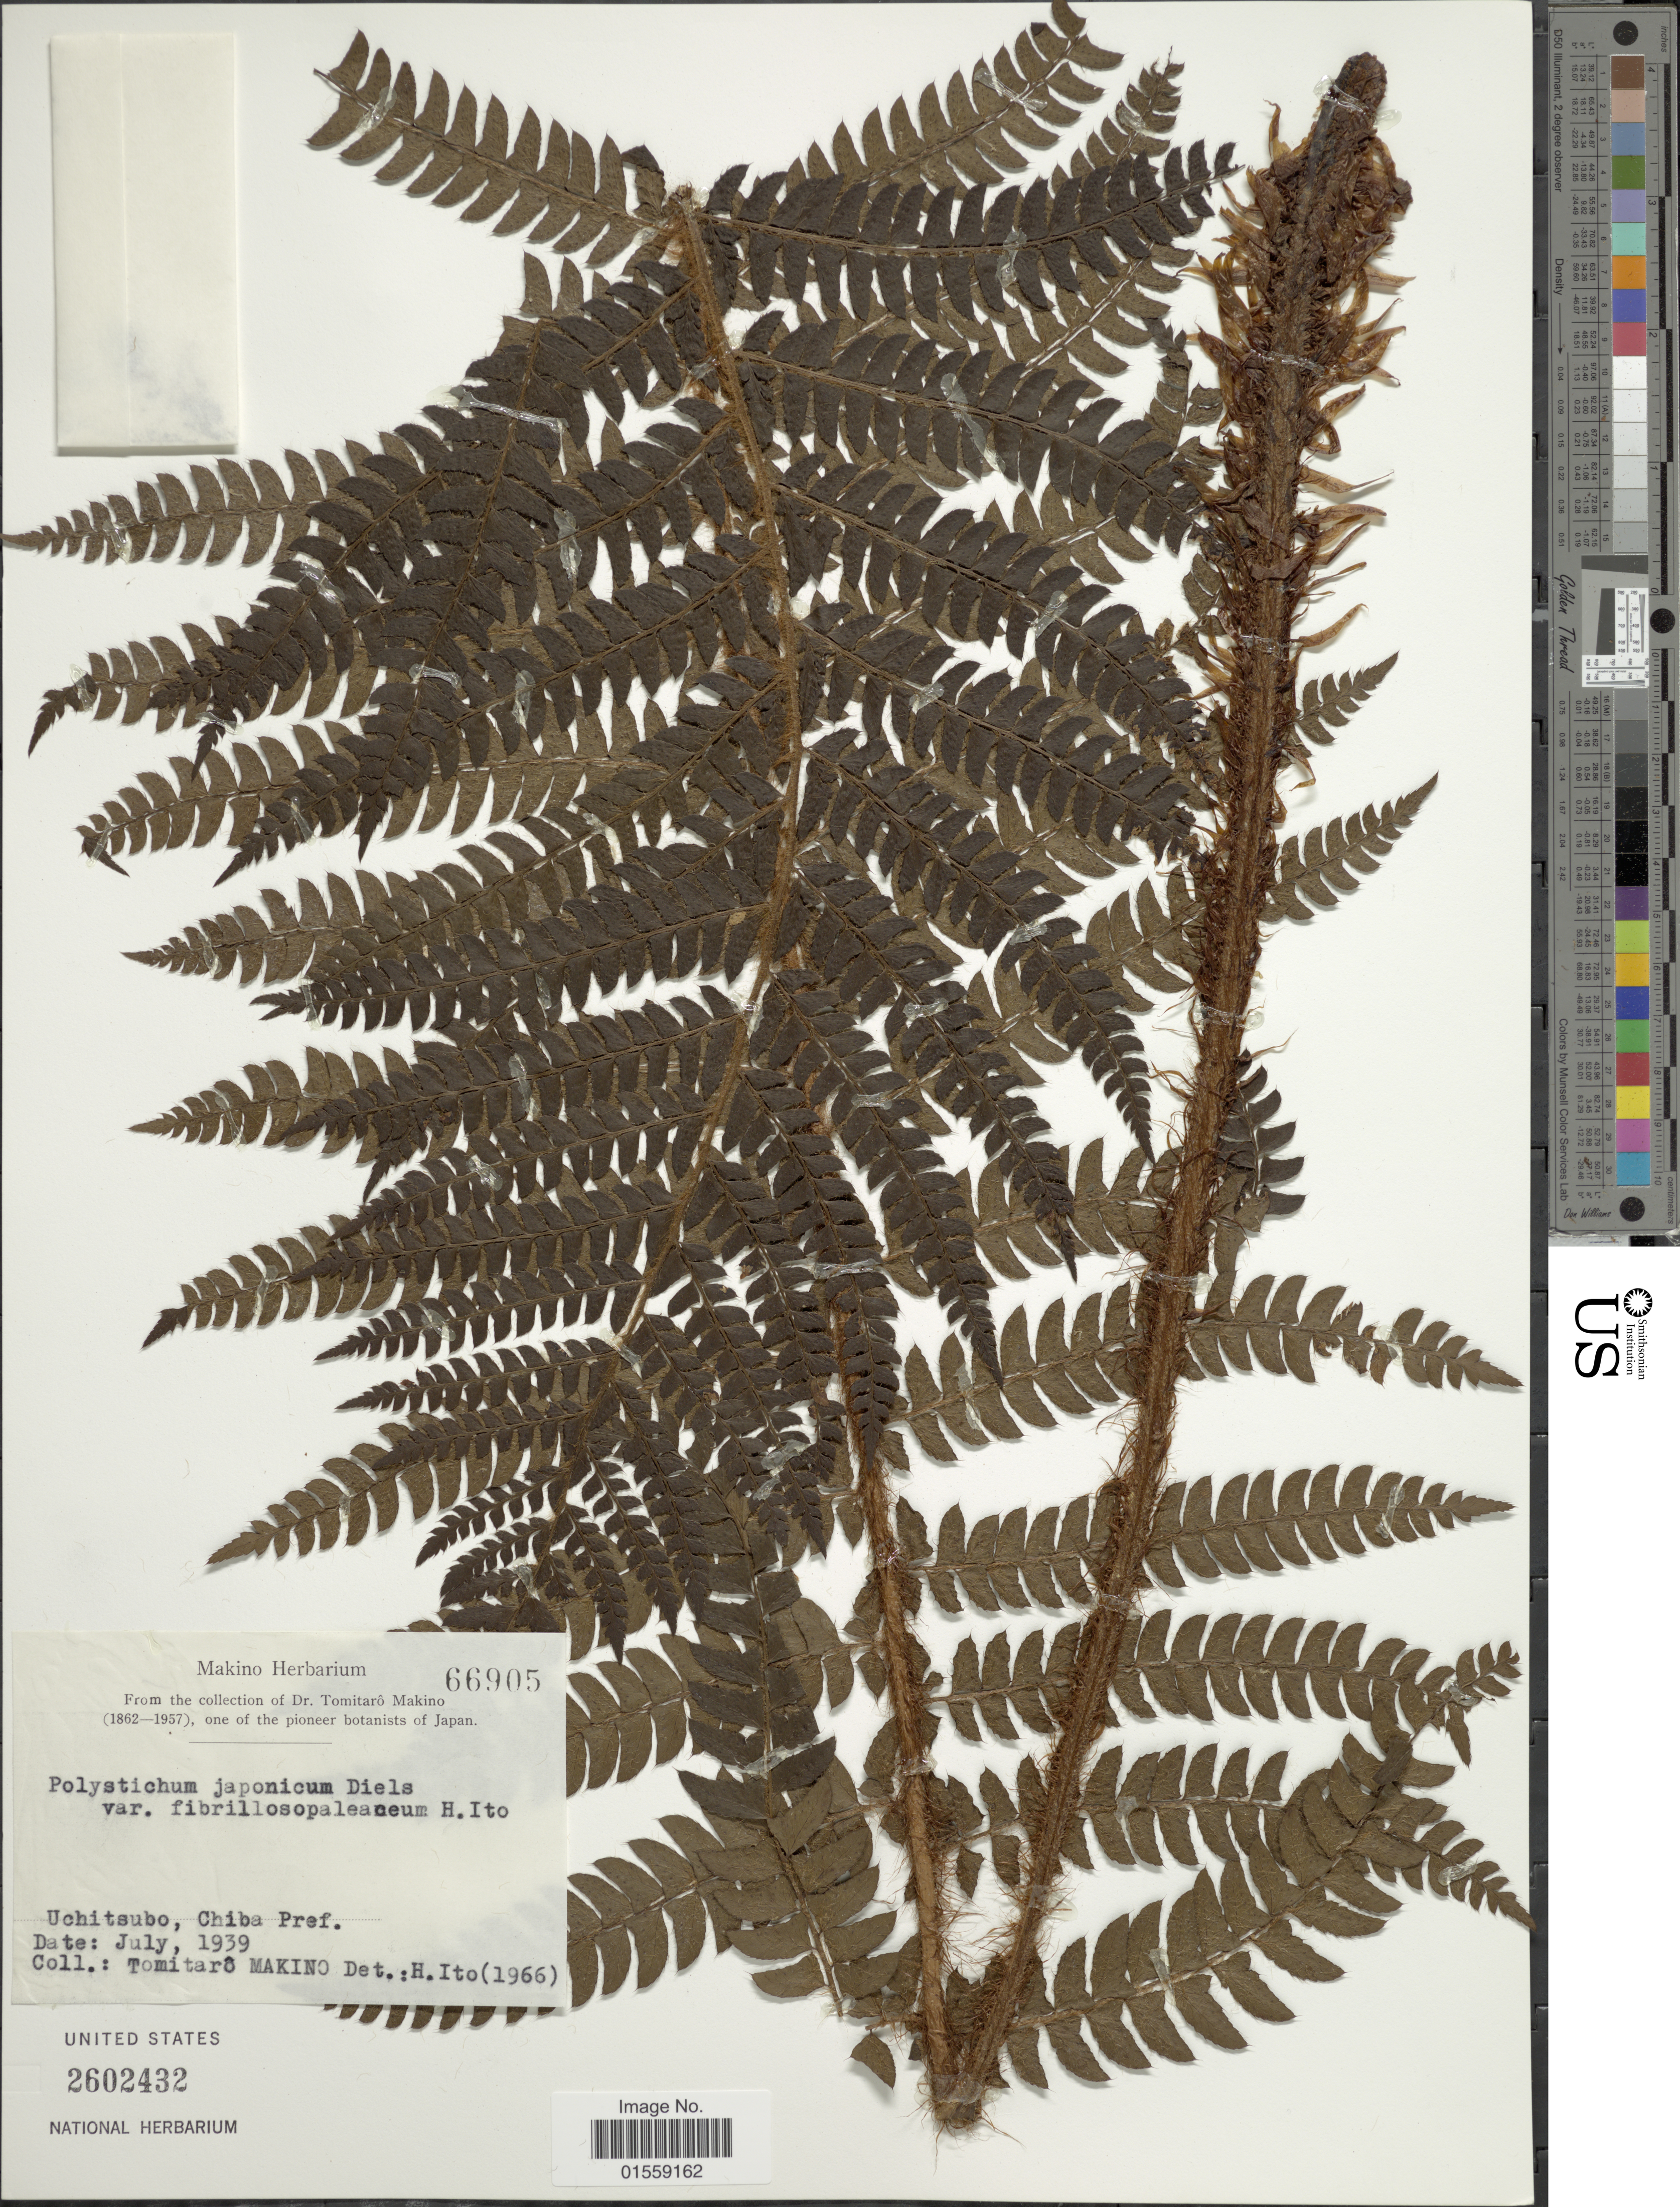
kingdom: Plantae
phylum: Tracheophyta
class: Polypodiopsida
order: Polypodiales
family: Dryopteridaceae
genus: Polystichum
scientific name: Polystichum japonicum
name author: Diels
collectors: T. Makino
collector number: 66905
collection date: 1939-07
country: Japan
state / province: Tiba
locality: Uchitsubo, Chiba Pref.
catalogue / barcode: US 2602432